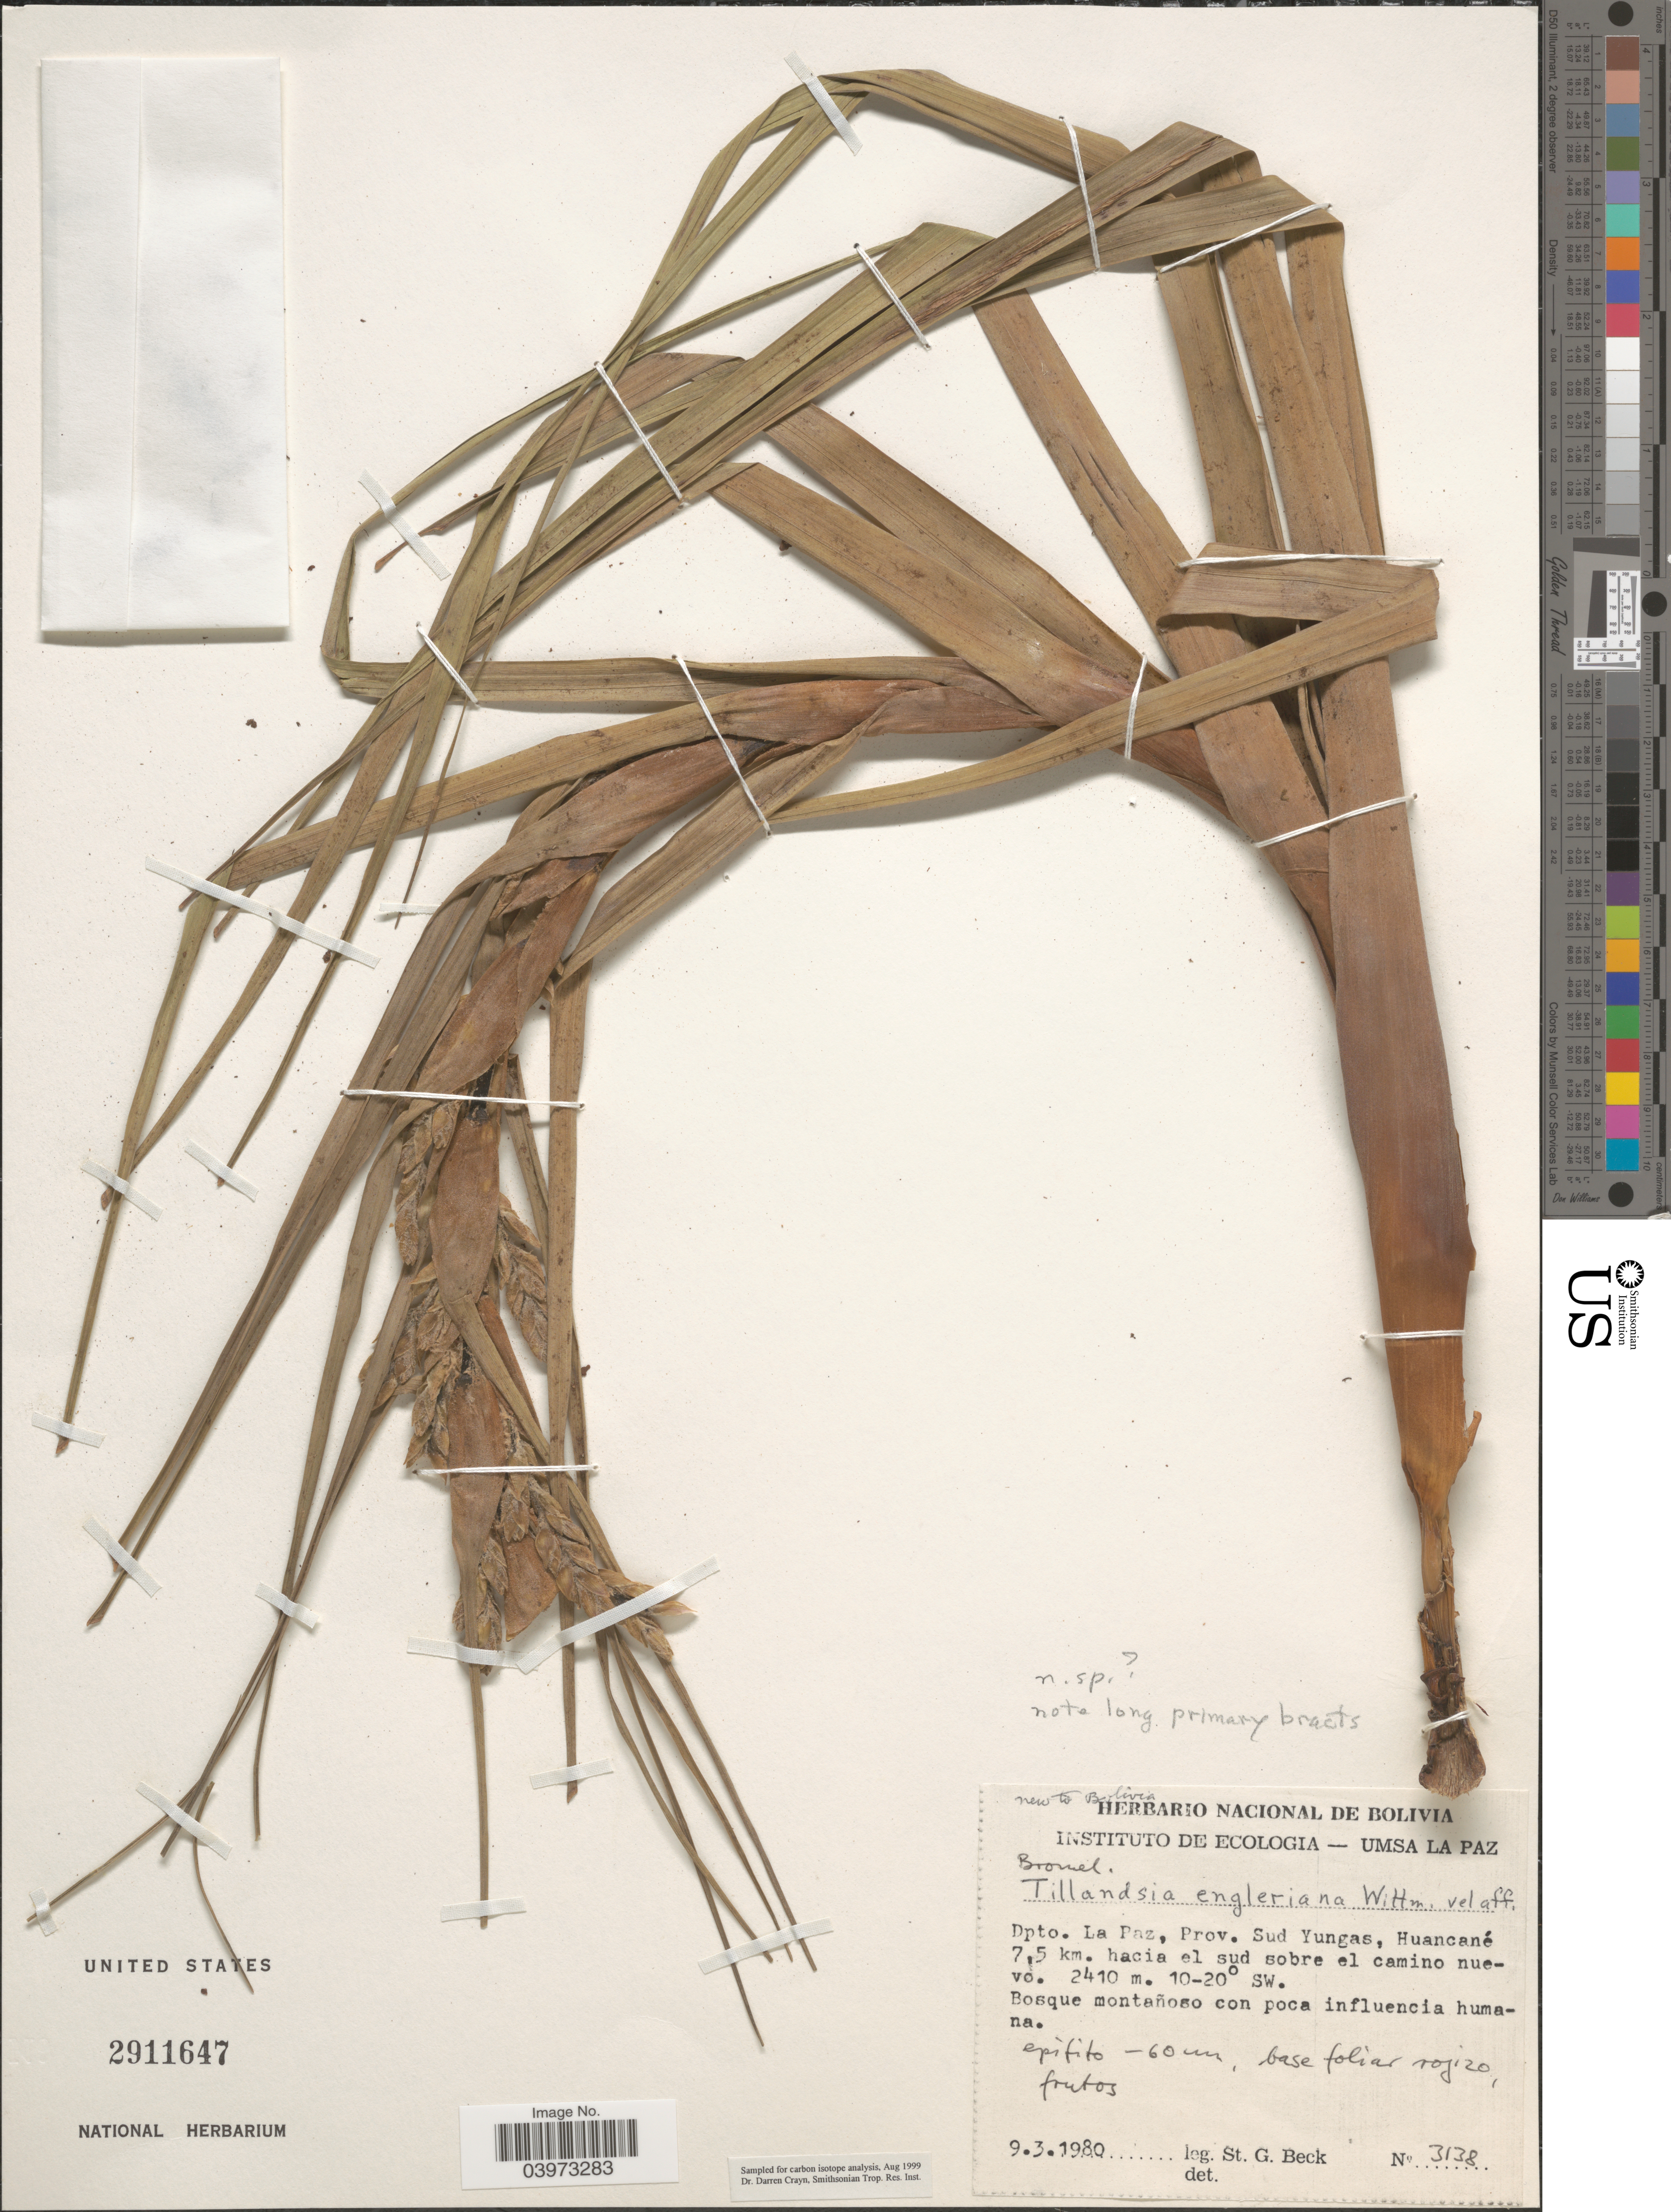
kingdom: Plantae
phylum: Tracheophyta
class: Liliopsida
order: Poales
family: Bromeliaceae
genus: Tillandsia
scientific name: Tillandsia engleriana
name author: Wittm.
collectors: S. G. Beck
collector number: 3138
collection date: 1980-03-09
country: Bolivia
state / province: La Paz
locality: Dpto. La Paz, Prov. Sud Yungas, Huancané 7,5 km. hacia el sud sobre el camino nuevo. 10-20° SW.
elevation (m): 2410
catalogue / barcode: US 2911647